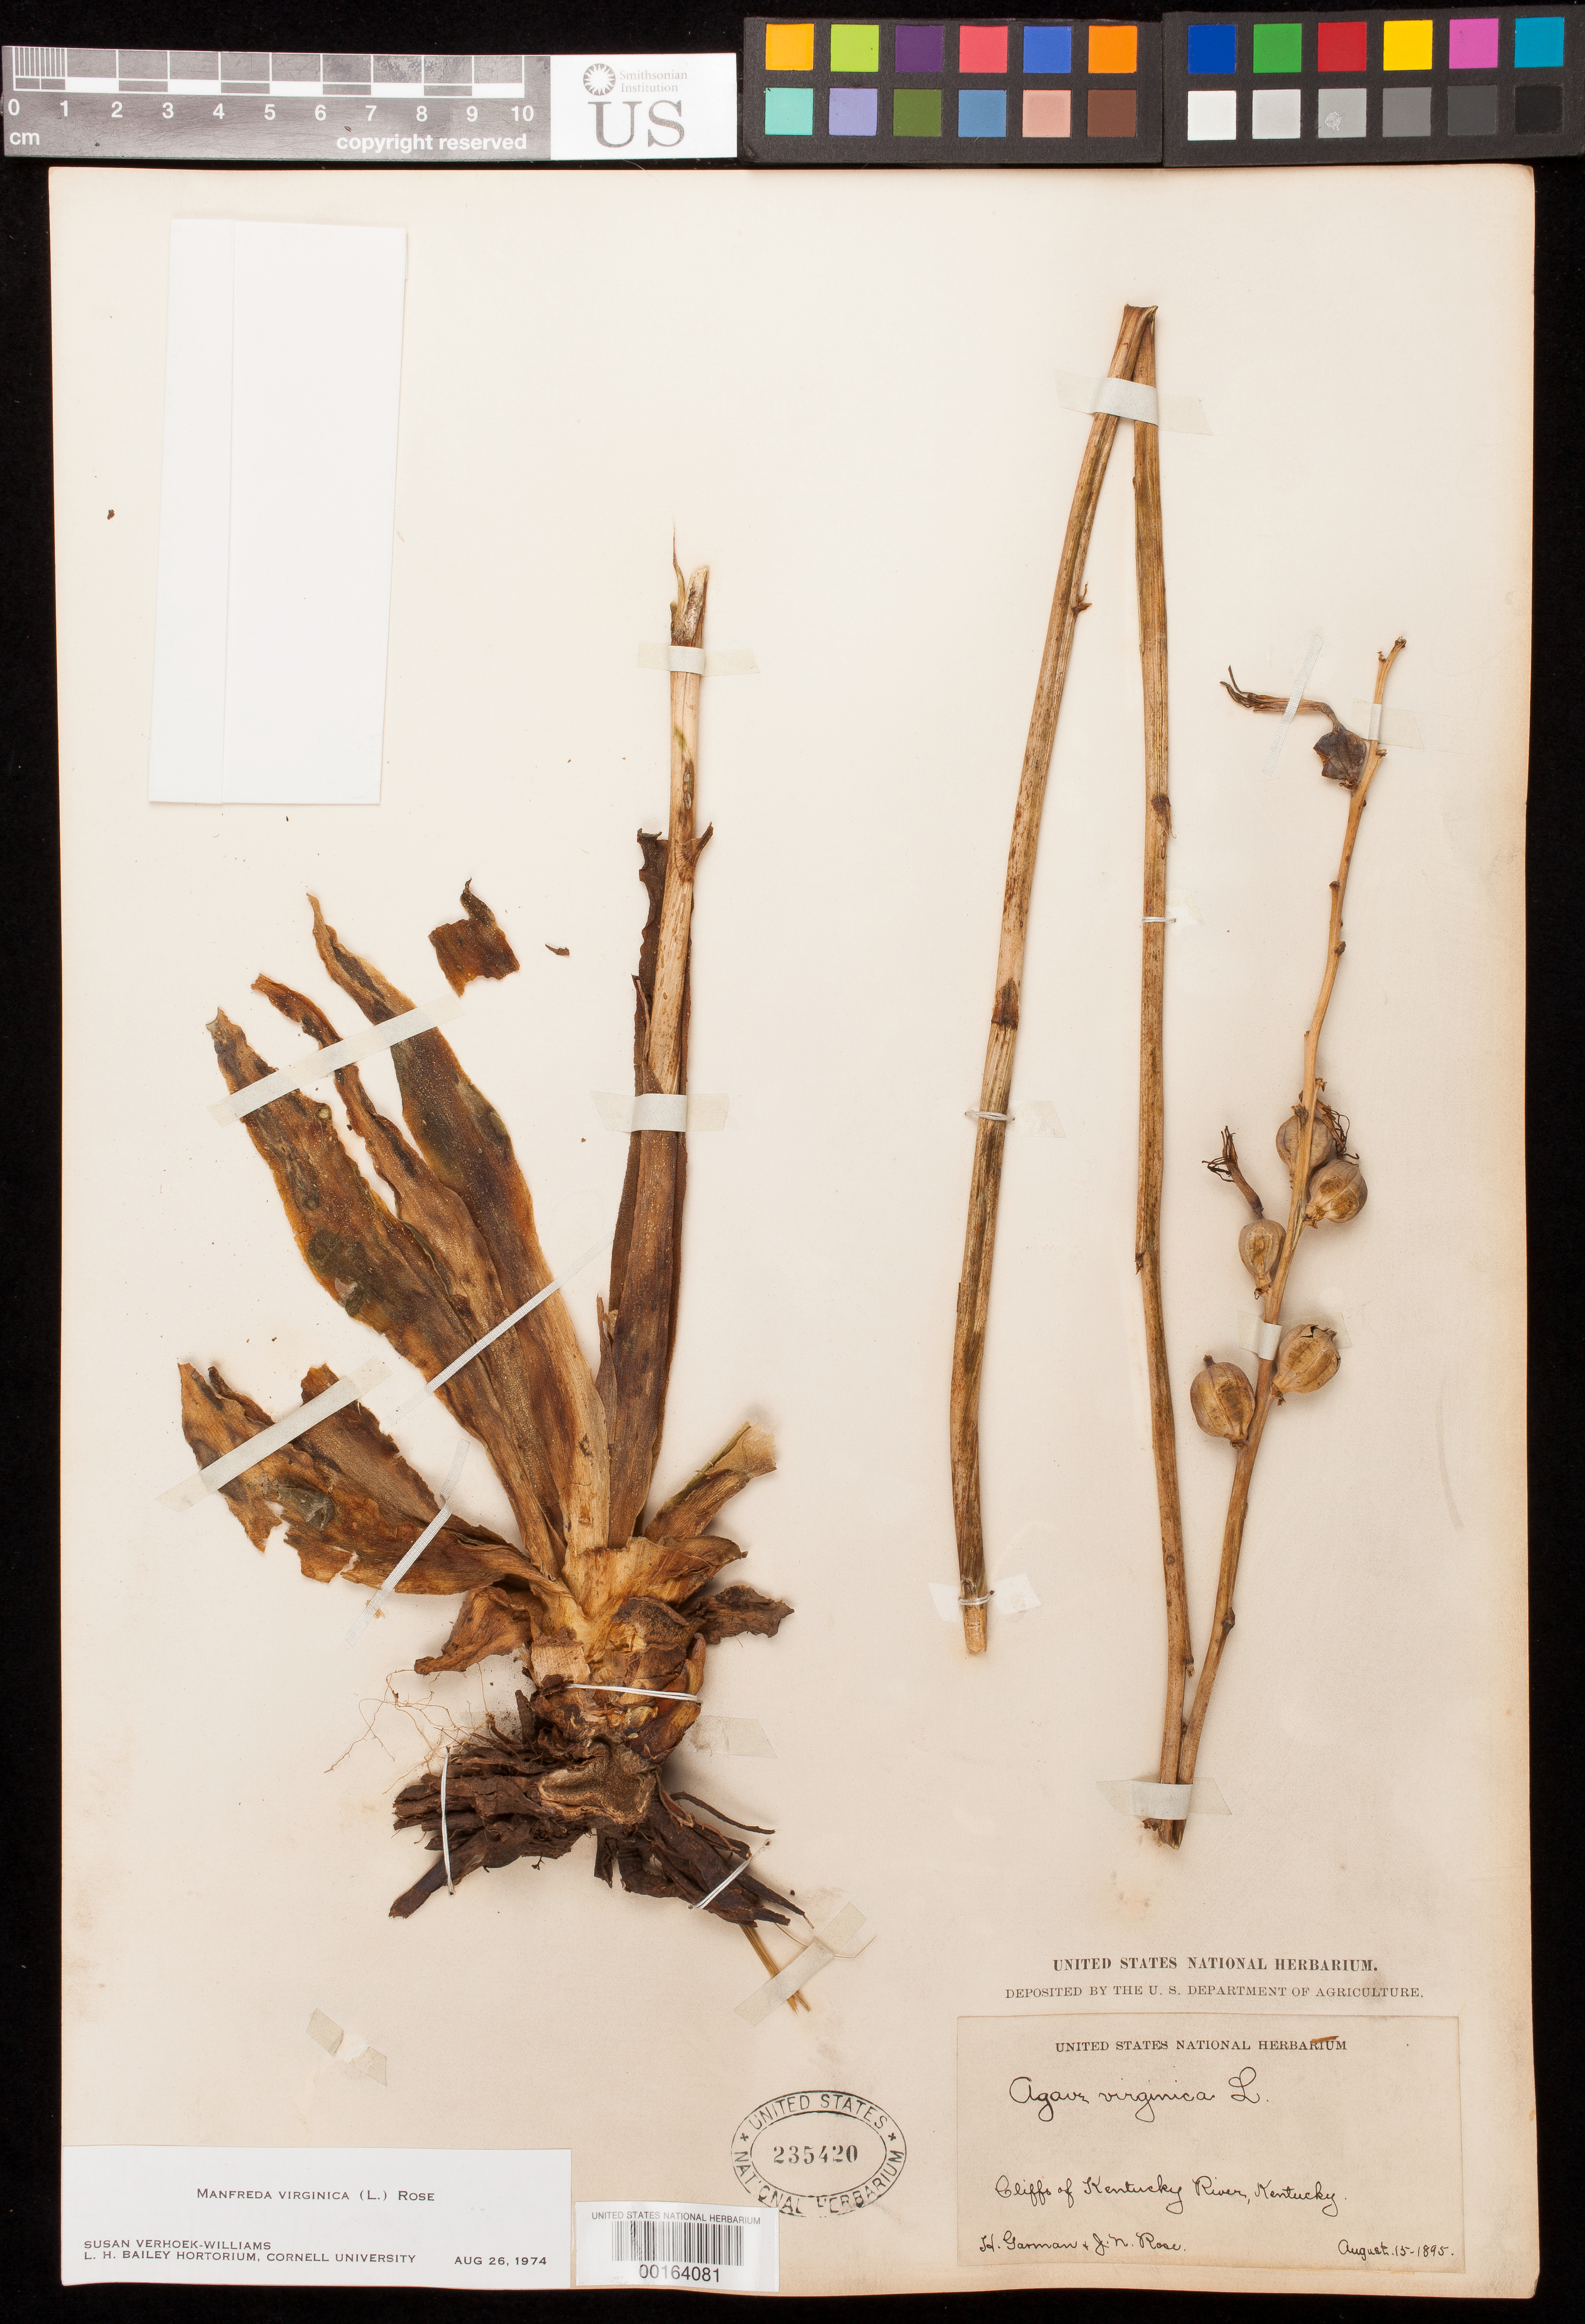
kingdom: Plantae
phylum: Tracheophyta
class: Liliopsida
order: Asparagales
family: Asparagaceae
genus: Manfreda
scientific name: Manfreda virginica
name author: (L.) Salisb. ex Rose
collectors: H. Garman & J. N. Rose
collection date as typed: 15 Aug 1895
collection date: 1895-08-15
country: United States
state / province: Kentucky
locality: Cliffs of Kentucky river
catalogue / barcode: US 235420